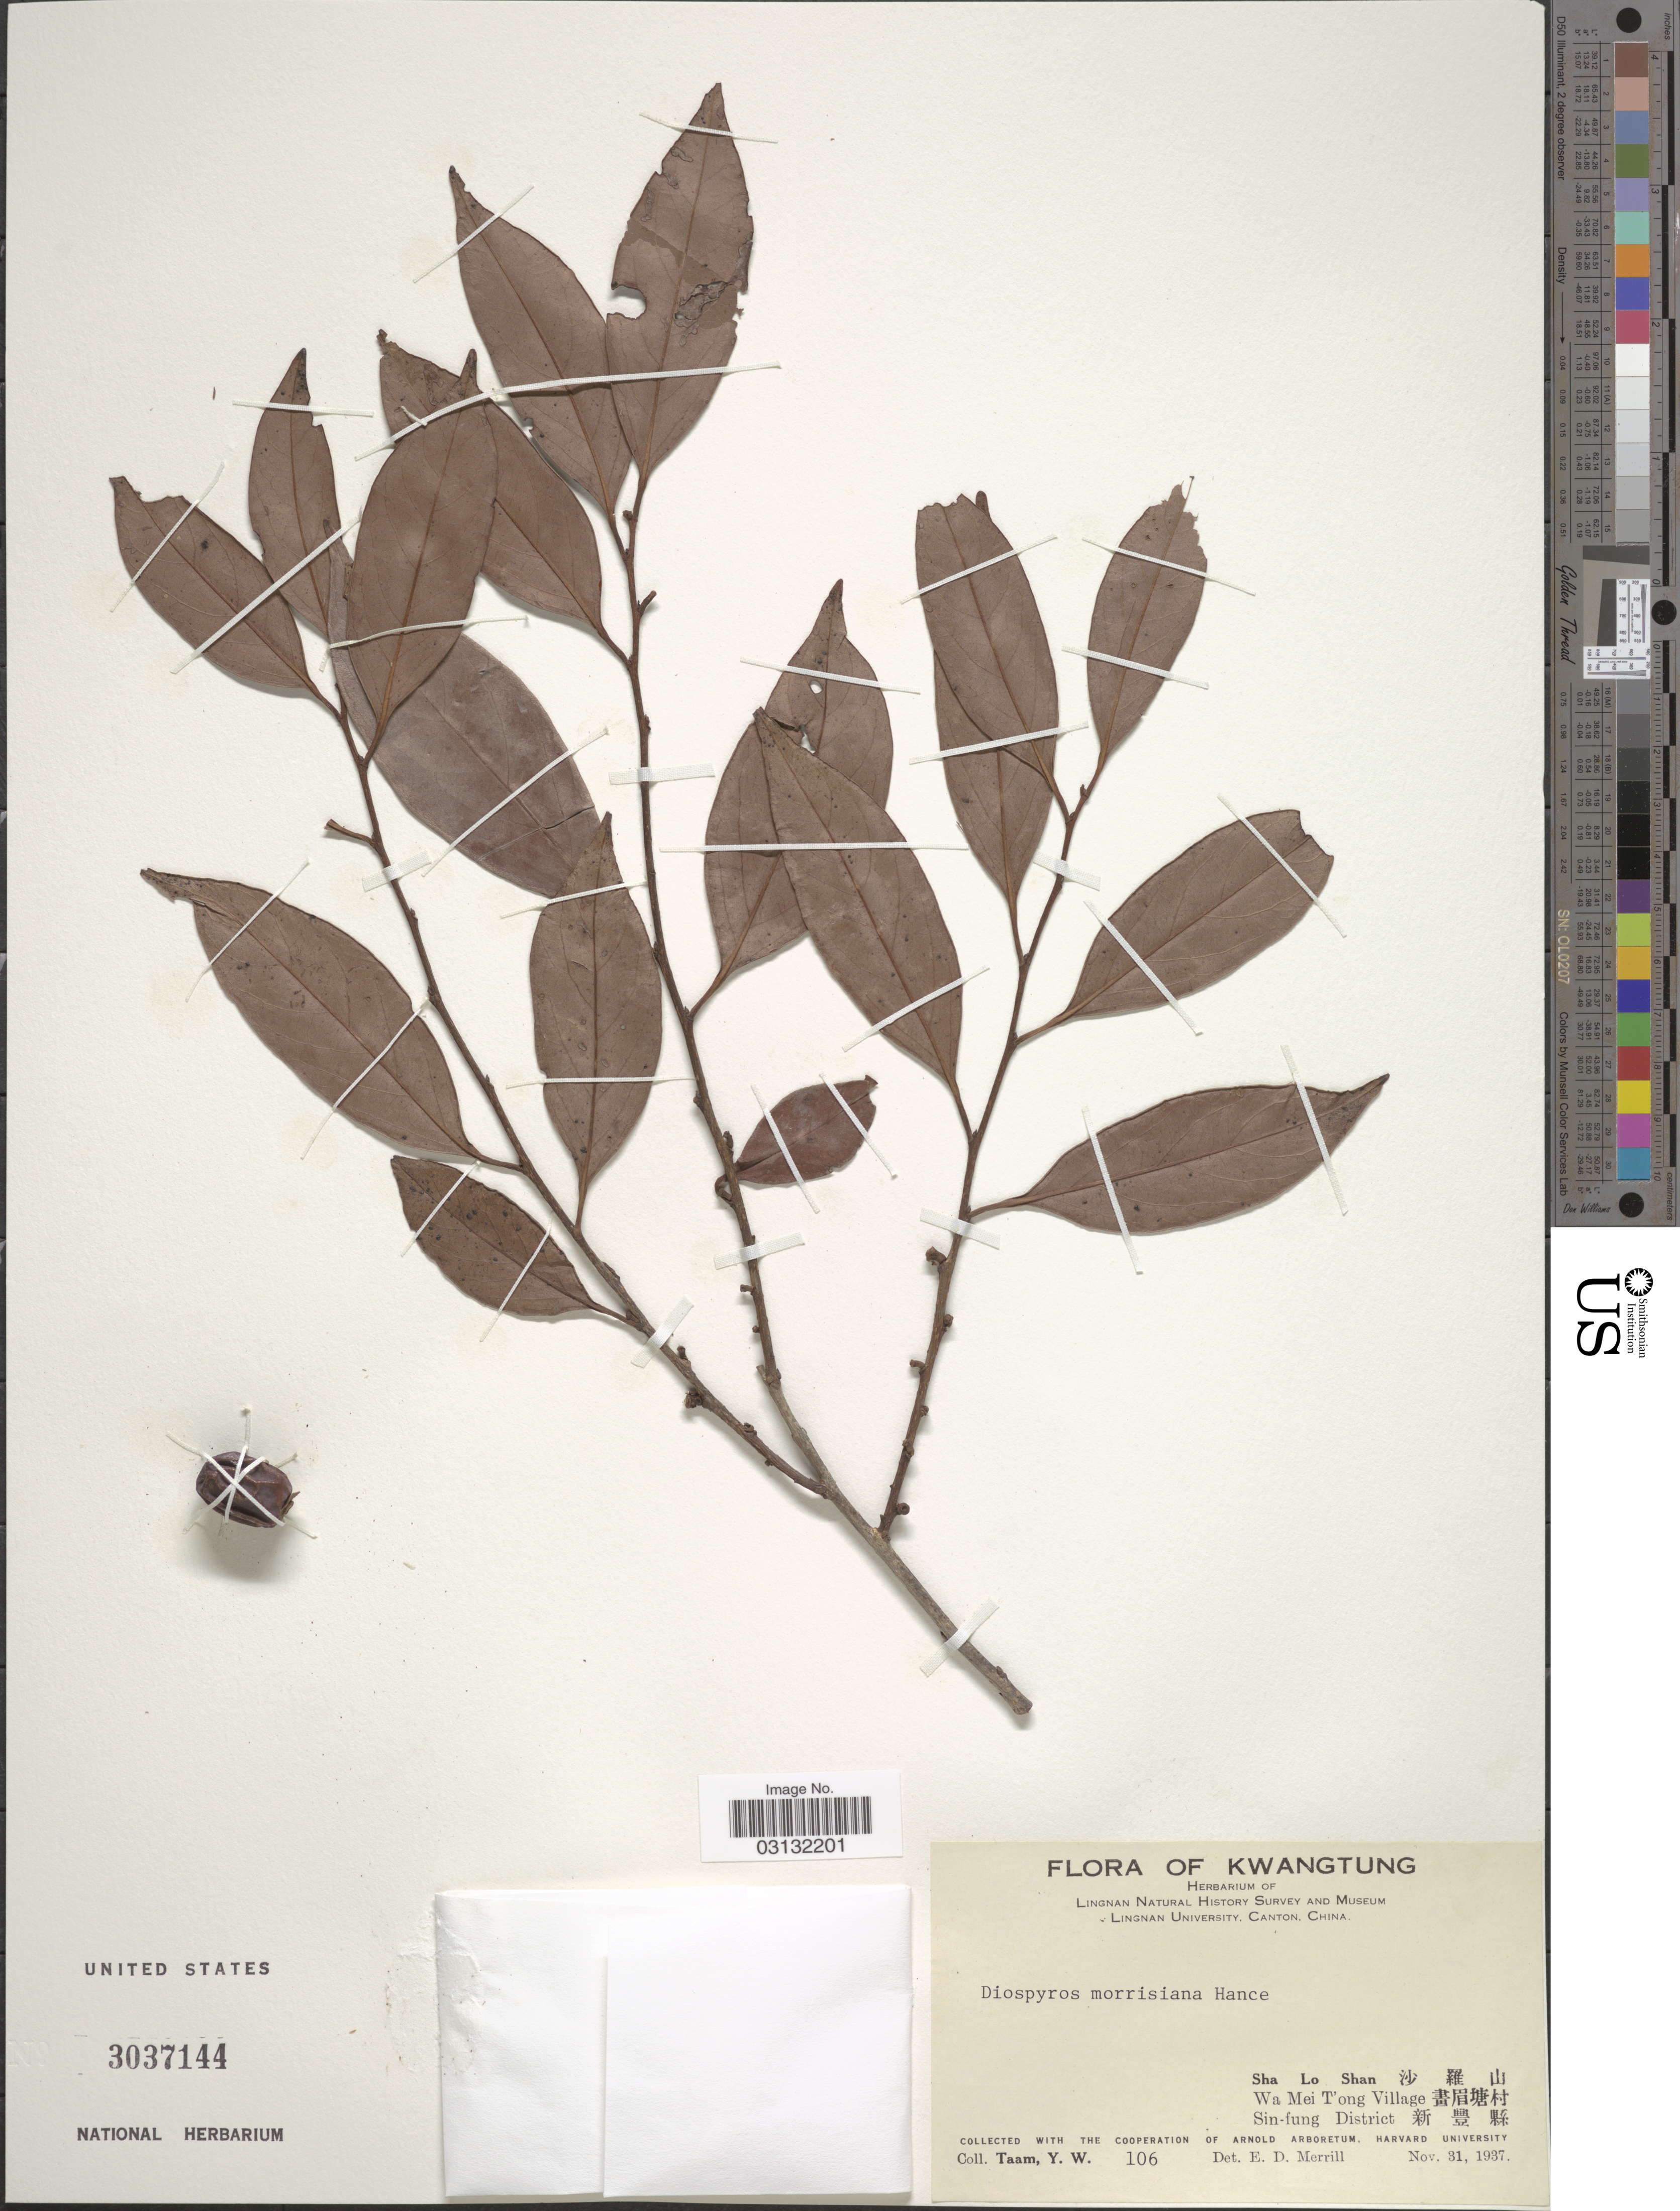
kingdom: Plantae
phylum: Tracheophyta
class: Magnoliopsida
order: Ericales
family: Ebenaceae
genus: Diospyros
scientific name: Diospyros morrisiana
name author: Hance in Walp.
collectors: Y. W. Taam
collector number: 106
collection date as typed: Transcribed d/m/y: 31/11/1937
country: China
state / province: Guangdong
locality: Kwangtung. Sha Lo Shan X. Wa Mei T'ong Village X. Sin-fung District X.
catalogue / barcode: US 3037144